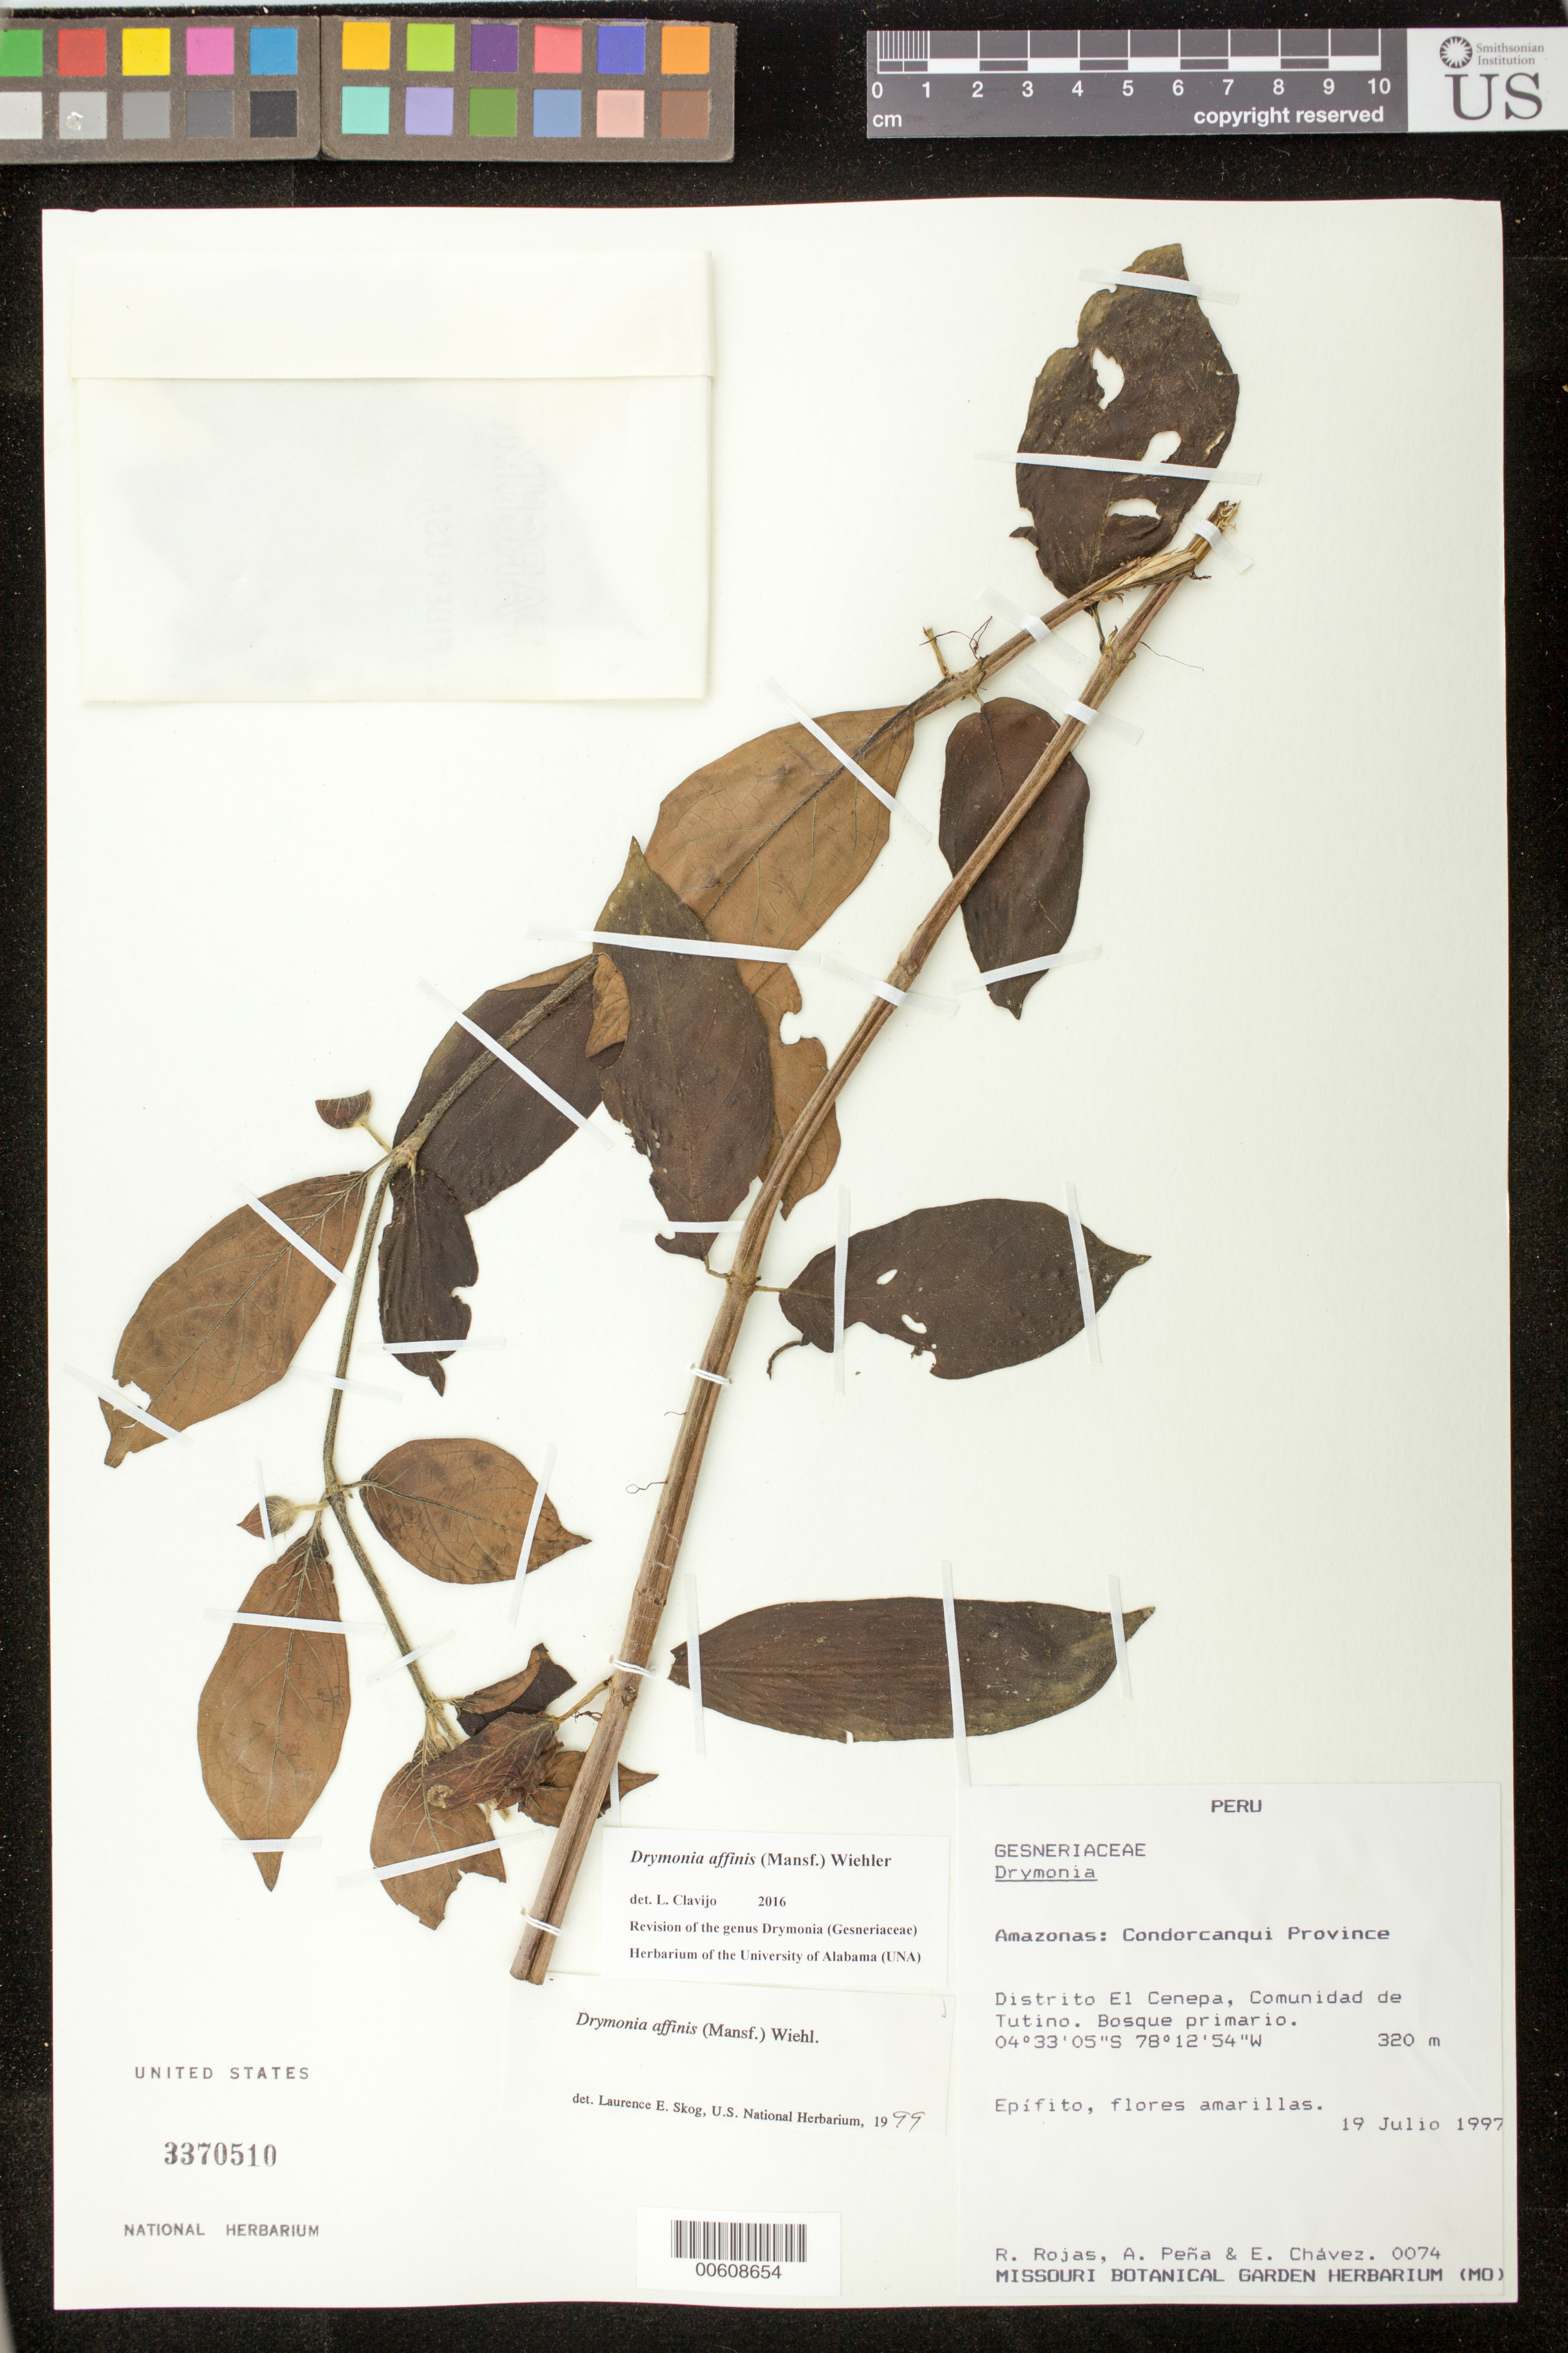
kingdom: Plantae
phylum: Tracheophyta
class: Magnoliopsida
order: Lamiales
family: Gesneriaceae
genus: Drymonia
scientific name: Drymonia affinis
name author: (Mansf.) Wiehler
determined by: Skog, Laurence E.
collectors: R. Rojas, A. Peña & E. Chávez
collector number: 74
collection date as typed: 19 Jul 1997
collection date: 1997-07-19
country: Peru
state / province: Amazonas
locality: Prov. Condorcanqui, Dtto. El Cenepa; comunidad de Tutino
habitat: Bosque primario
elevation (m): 320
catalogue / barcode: US 3370510